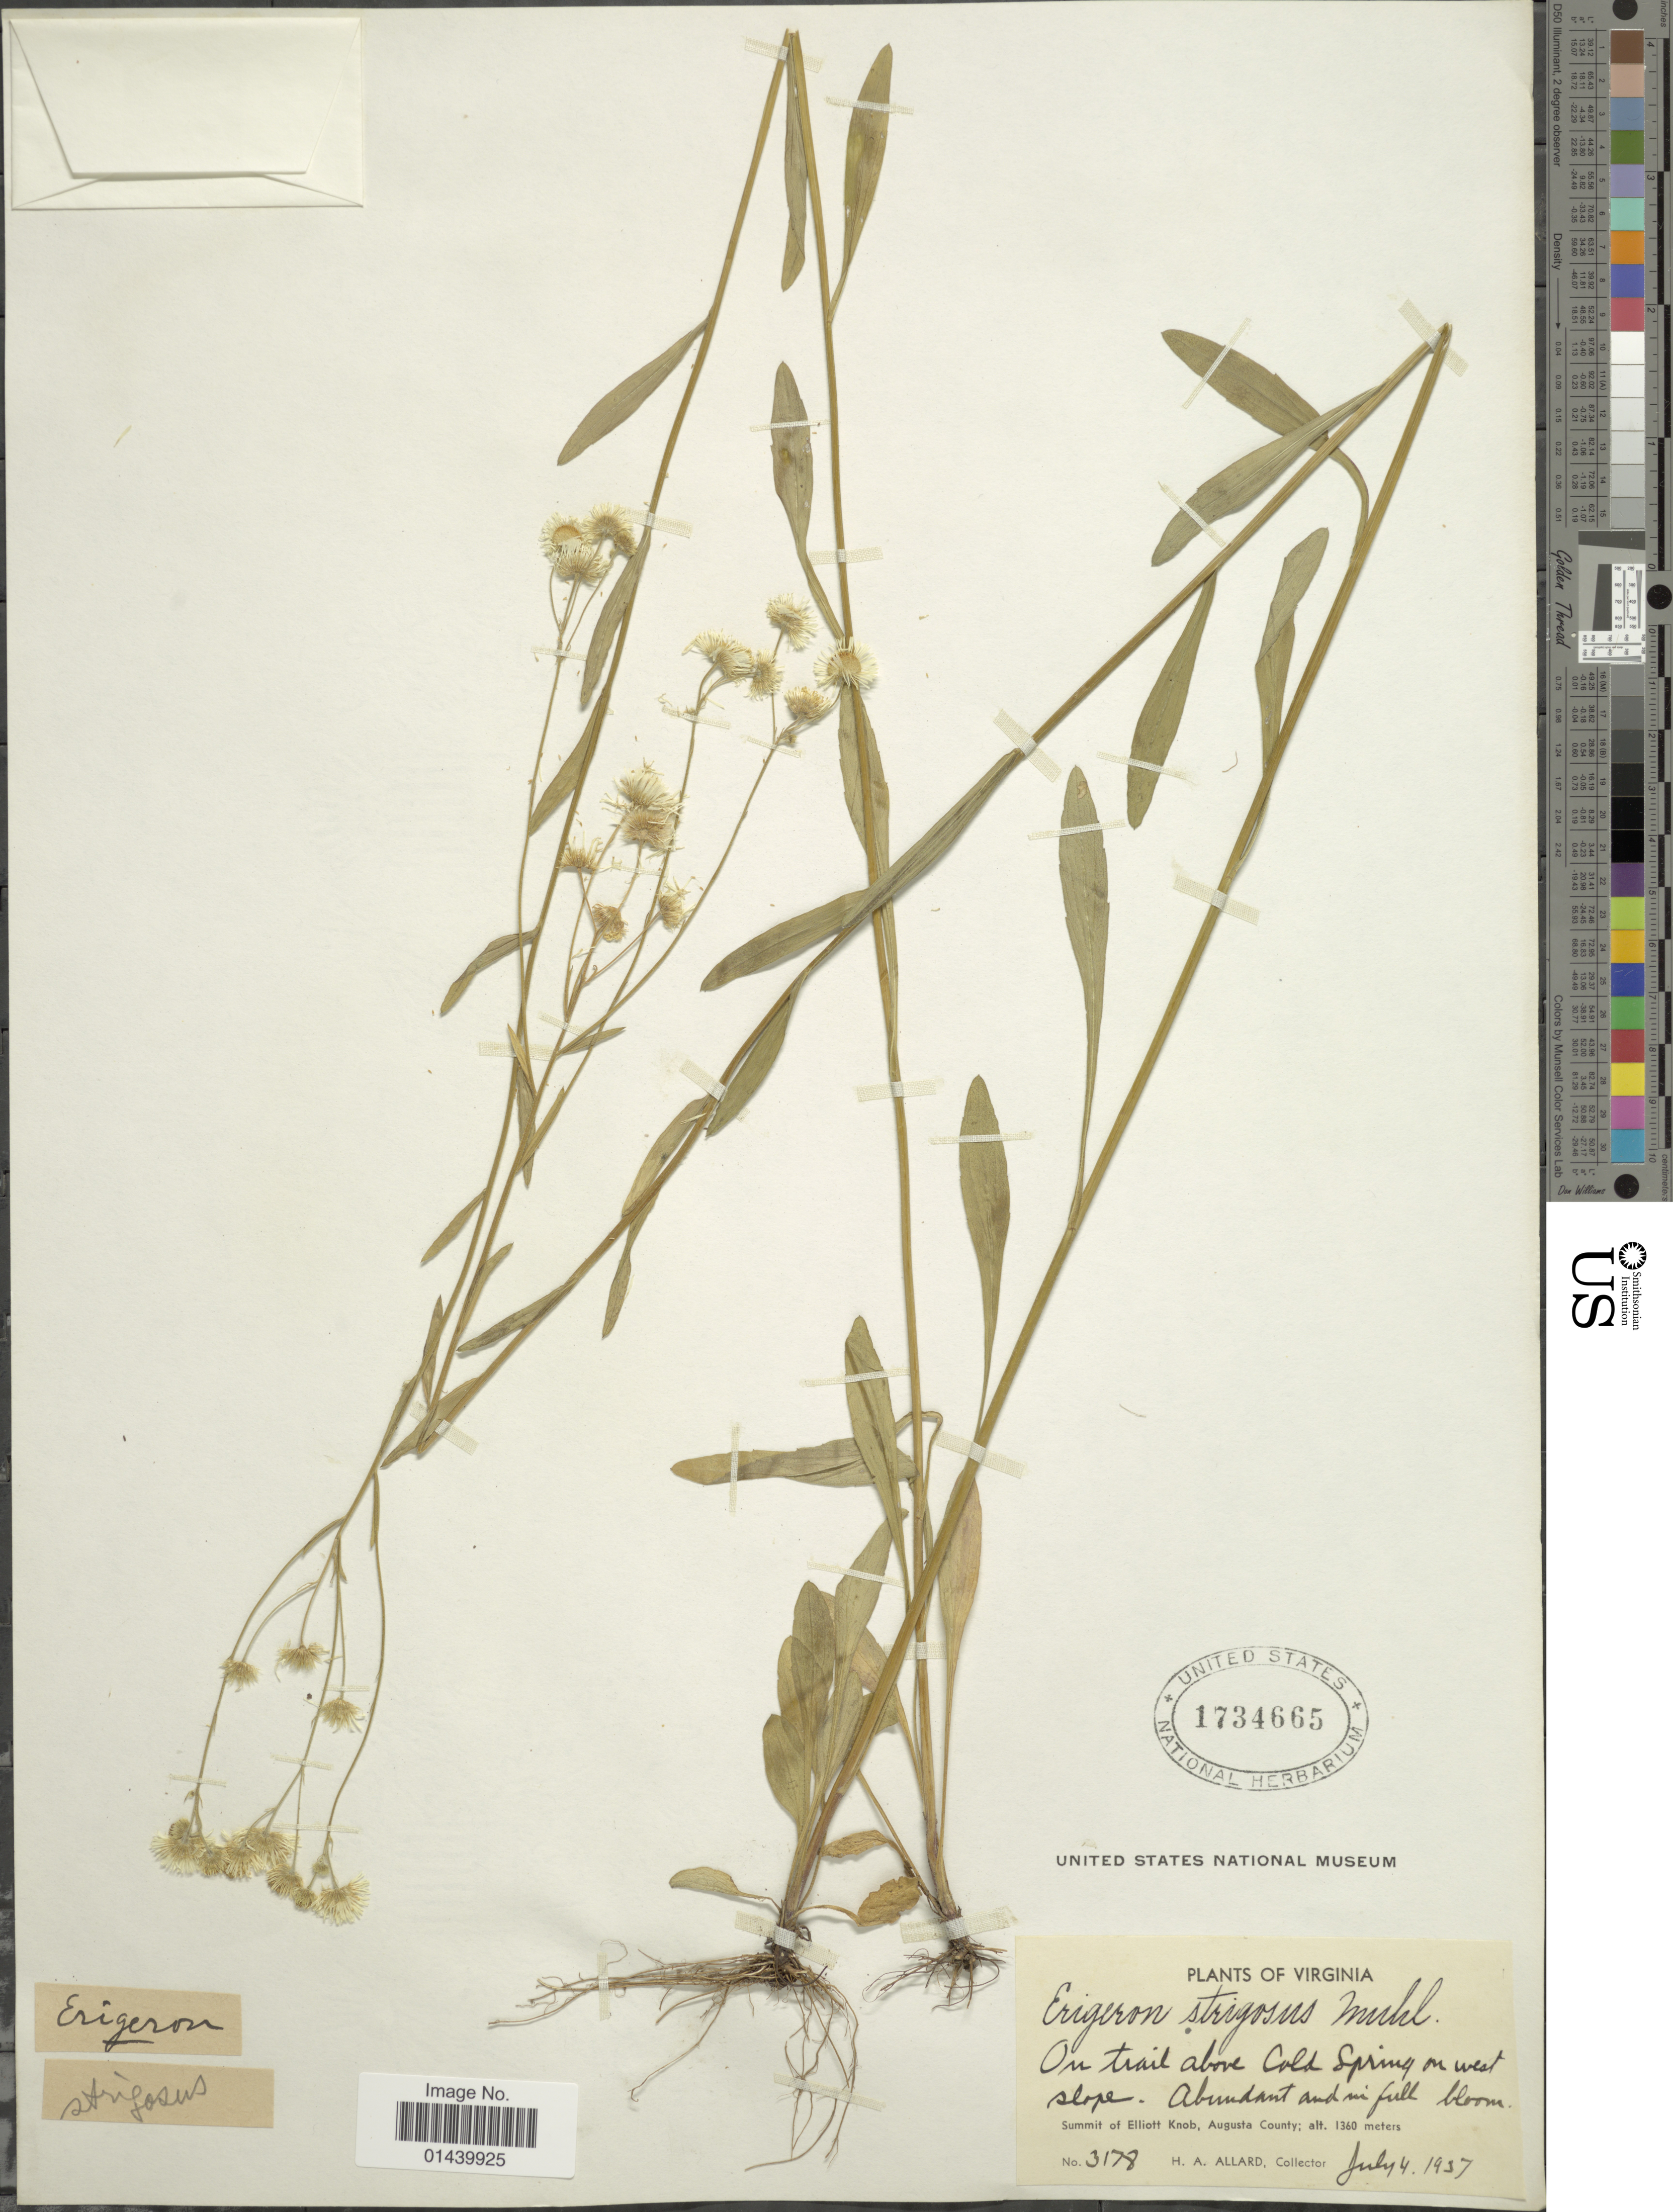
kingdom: Plantae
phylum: Tracheophyta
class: Magnoliopsida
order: Asterales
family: Asteraceae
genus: Erigeron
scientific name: Erigeron strigosus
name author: Muhl. ex Willd.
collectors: H. A. Allard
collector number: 3178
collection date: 1937-07-04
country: United States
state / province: Virginia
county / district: Augusta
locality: On trail above Cold Springs on west slope. Summit of Elliott Knob, Augusta County.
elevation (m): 1360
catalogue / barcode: US 1734665